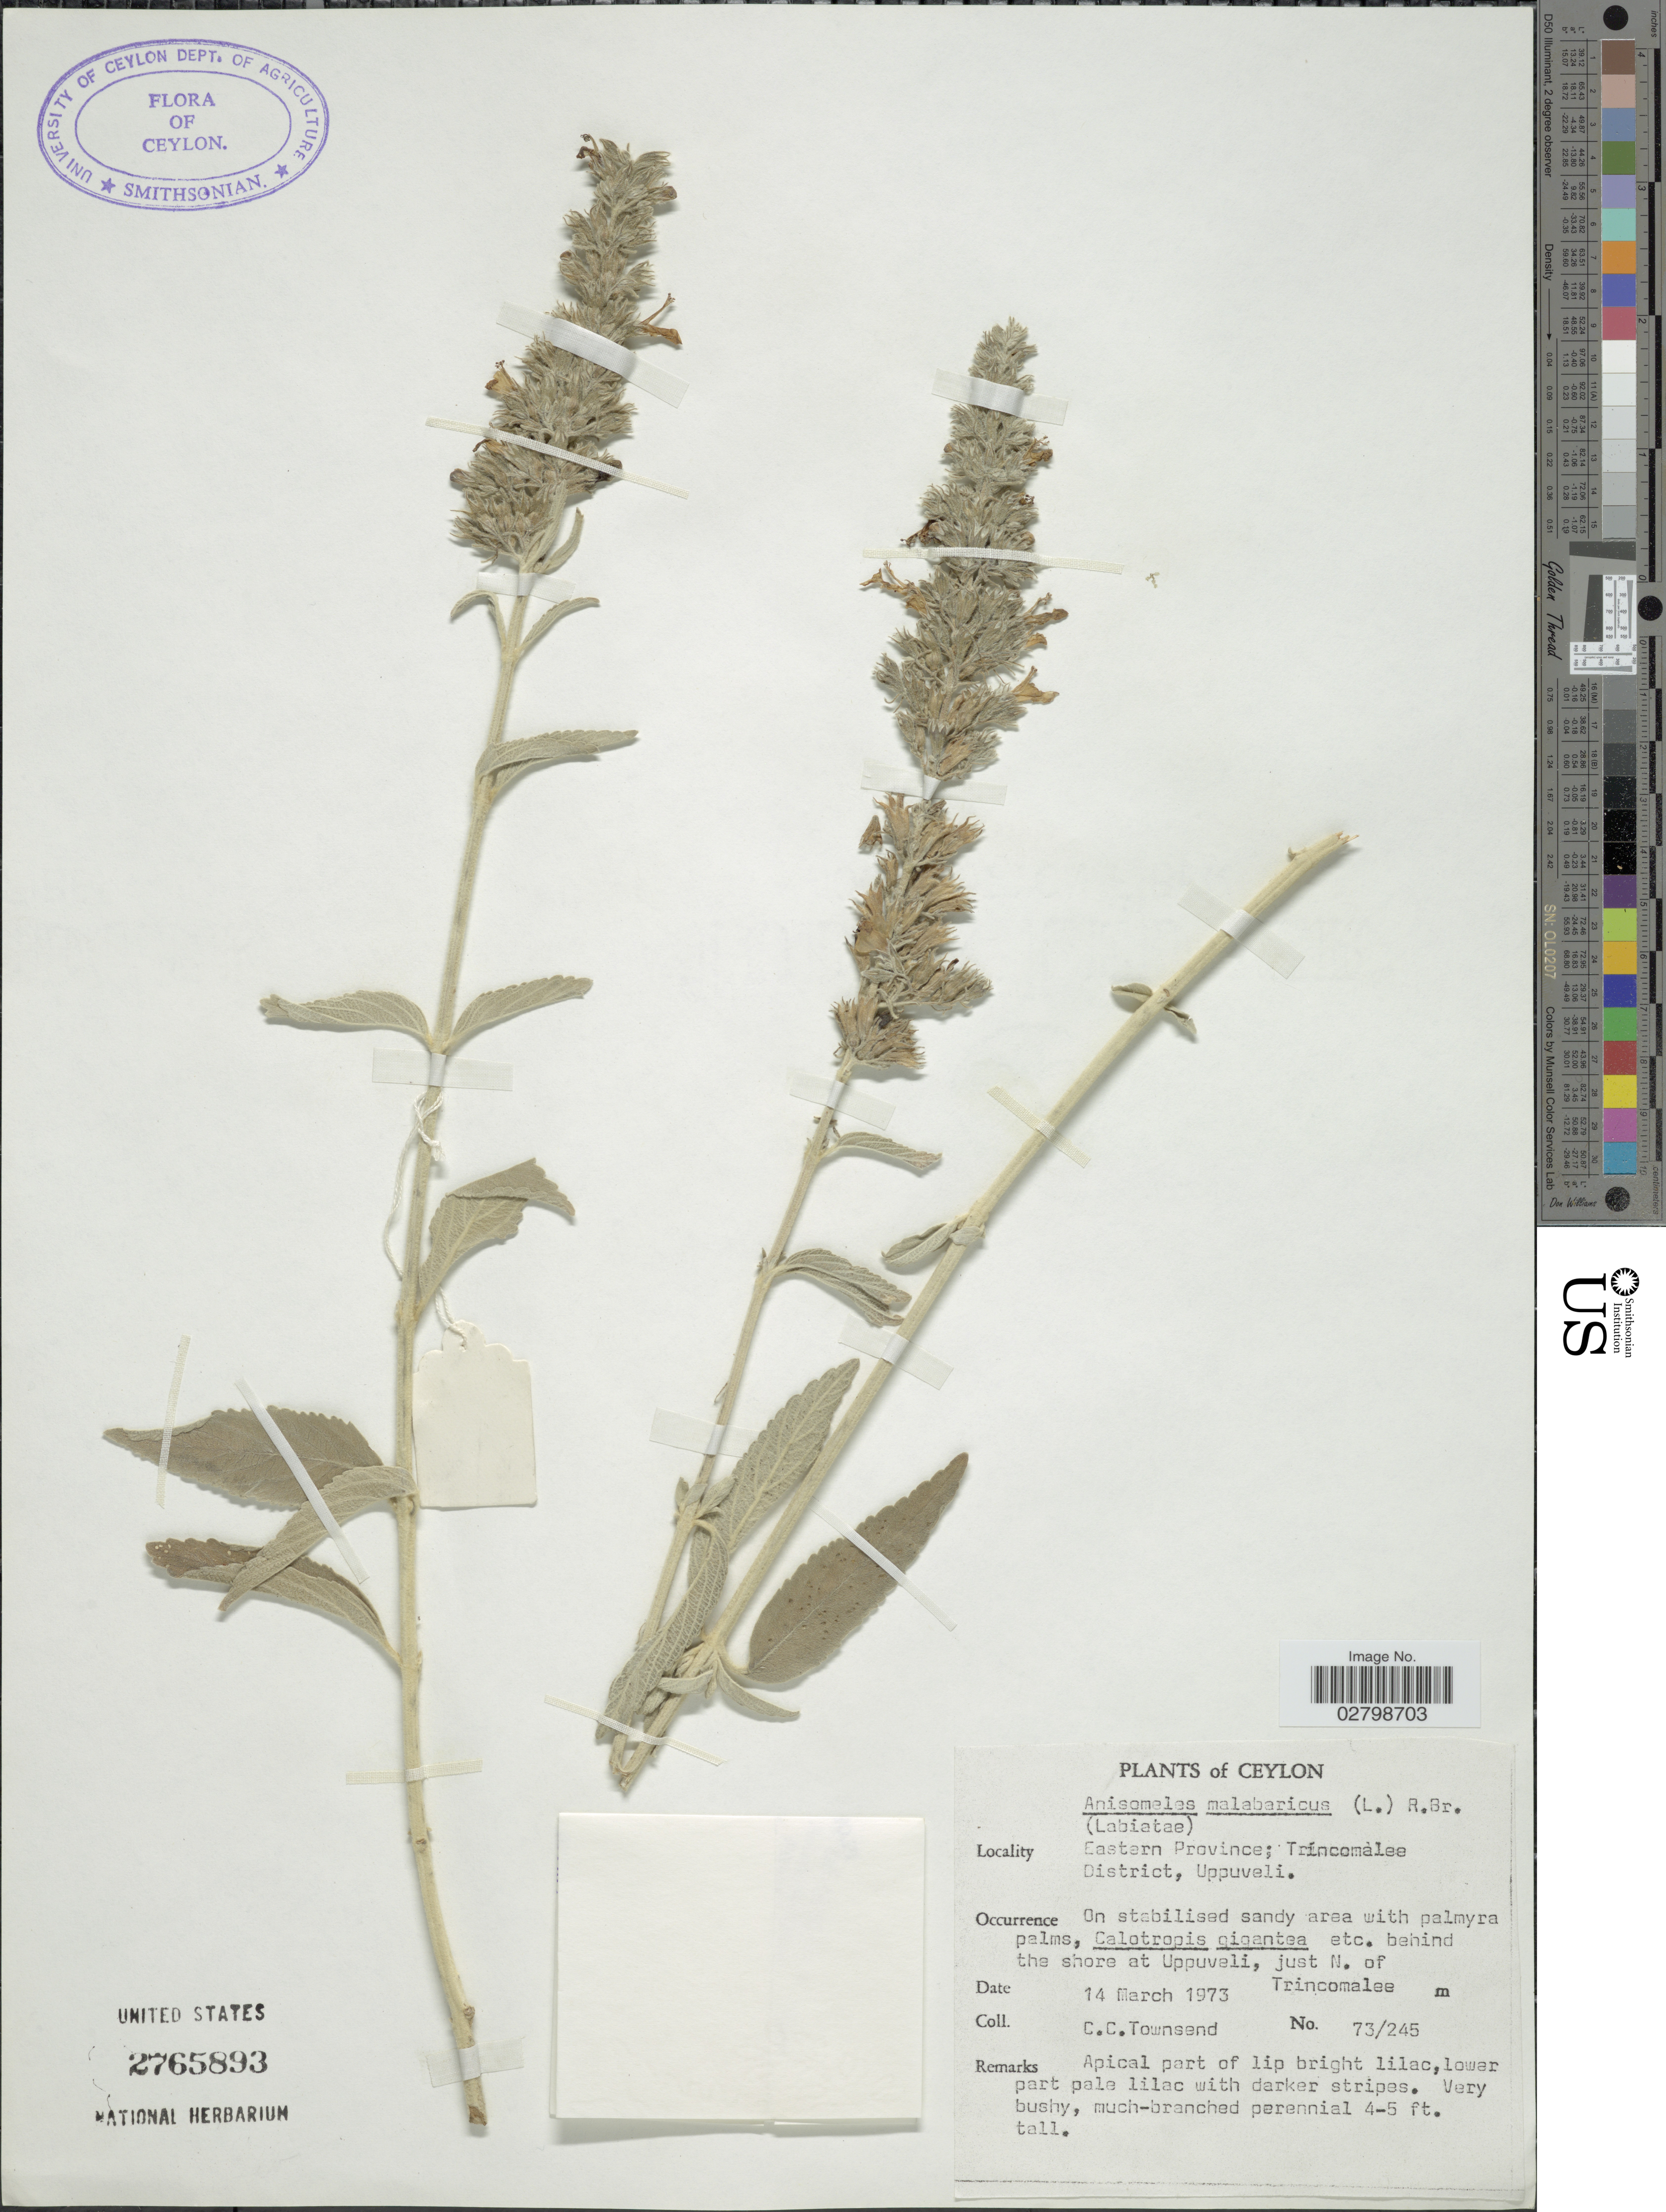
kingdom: Plantae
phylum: Tracheophyta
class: Magnoliopsida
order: Lamiales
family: Lamiaceae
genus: Anisomeles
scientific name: Anisomeles malabarica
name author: (L.) R. Br. ex Sims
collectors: C. C. Townsend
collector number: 73/245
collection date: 1973-03-14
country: Sri Lanka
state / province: Eastern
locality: Ceylon, Trincomàlee District, Uppuveli, behind the shore at Uppuveli, just N. of Trincomalee.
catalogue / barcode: US 2765893